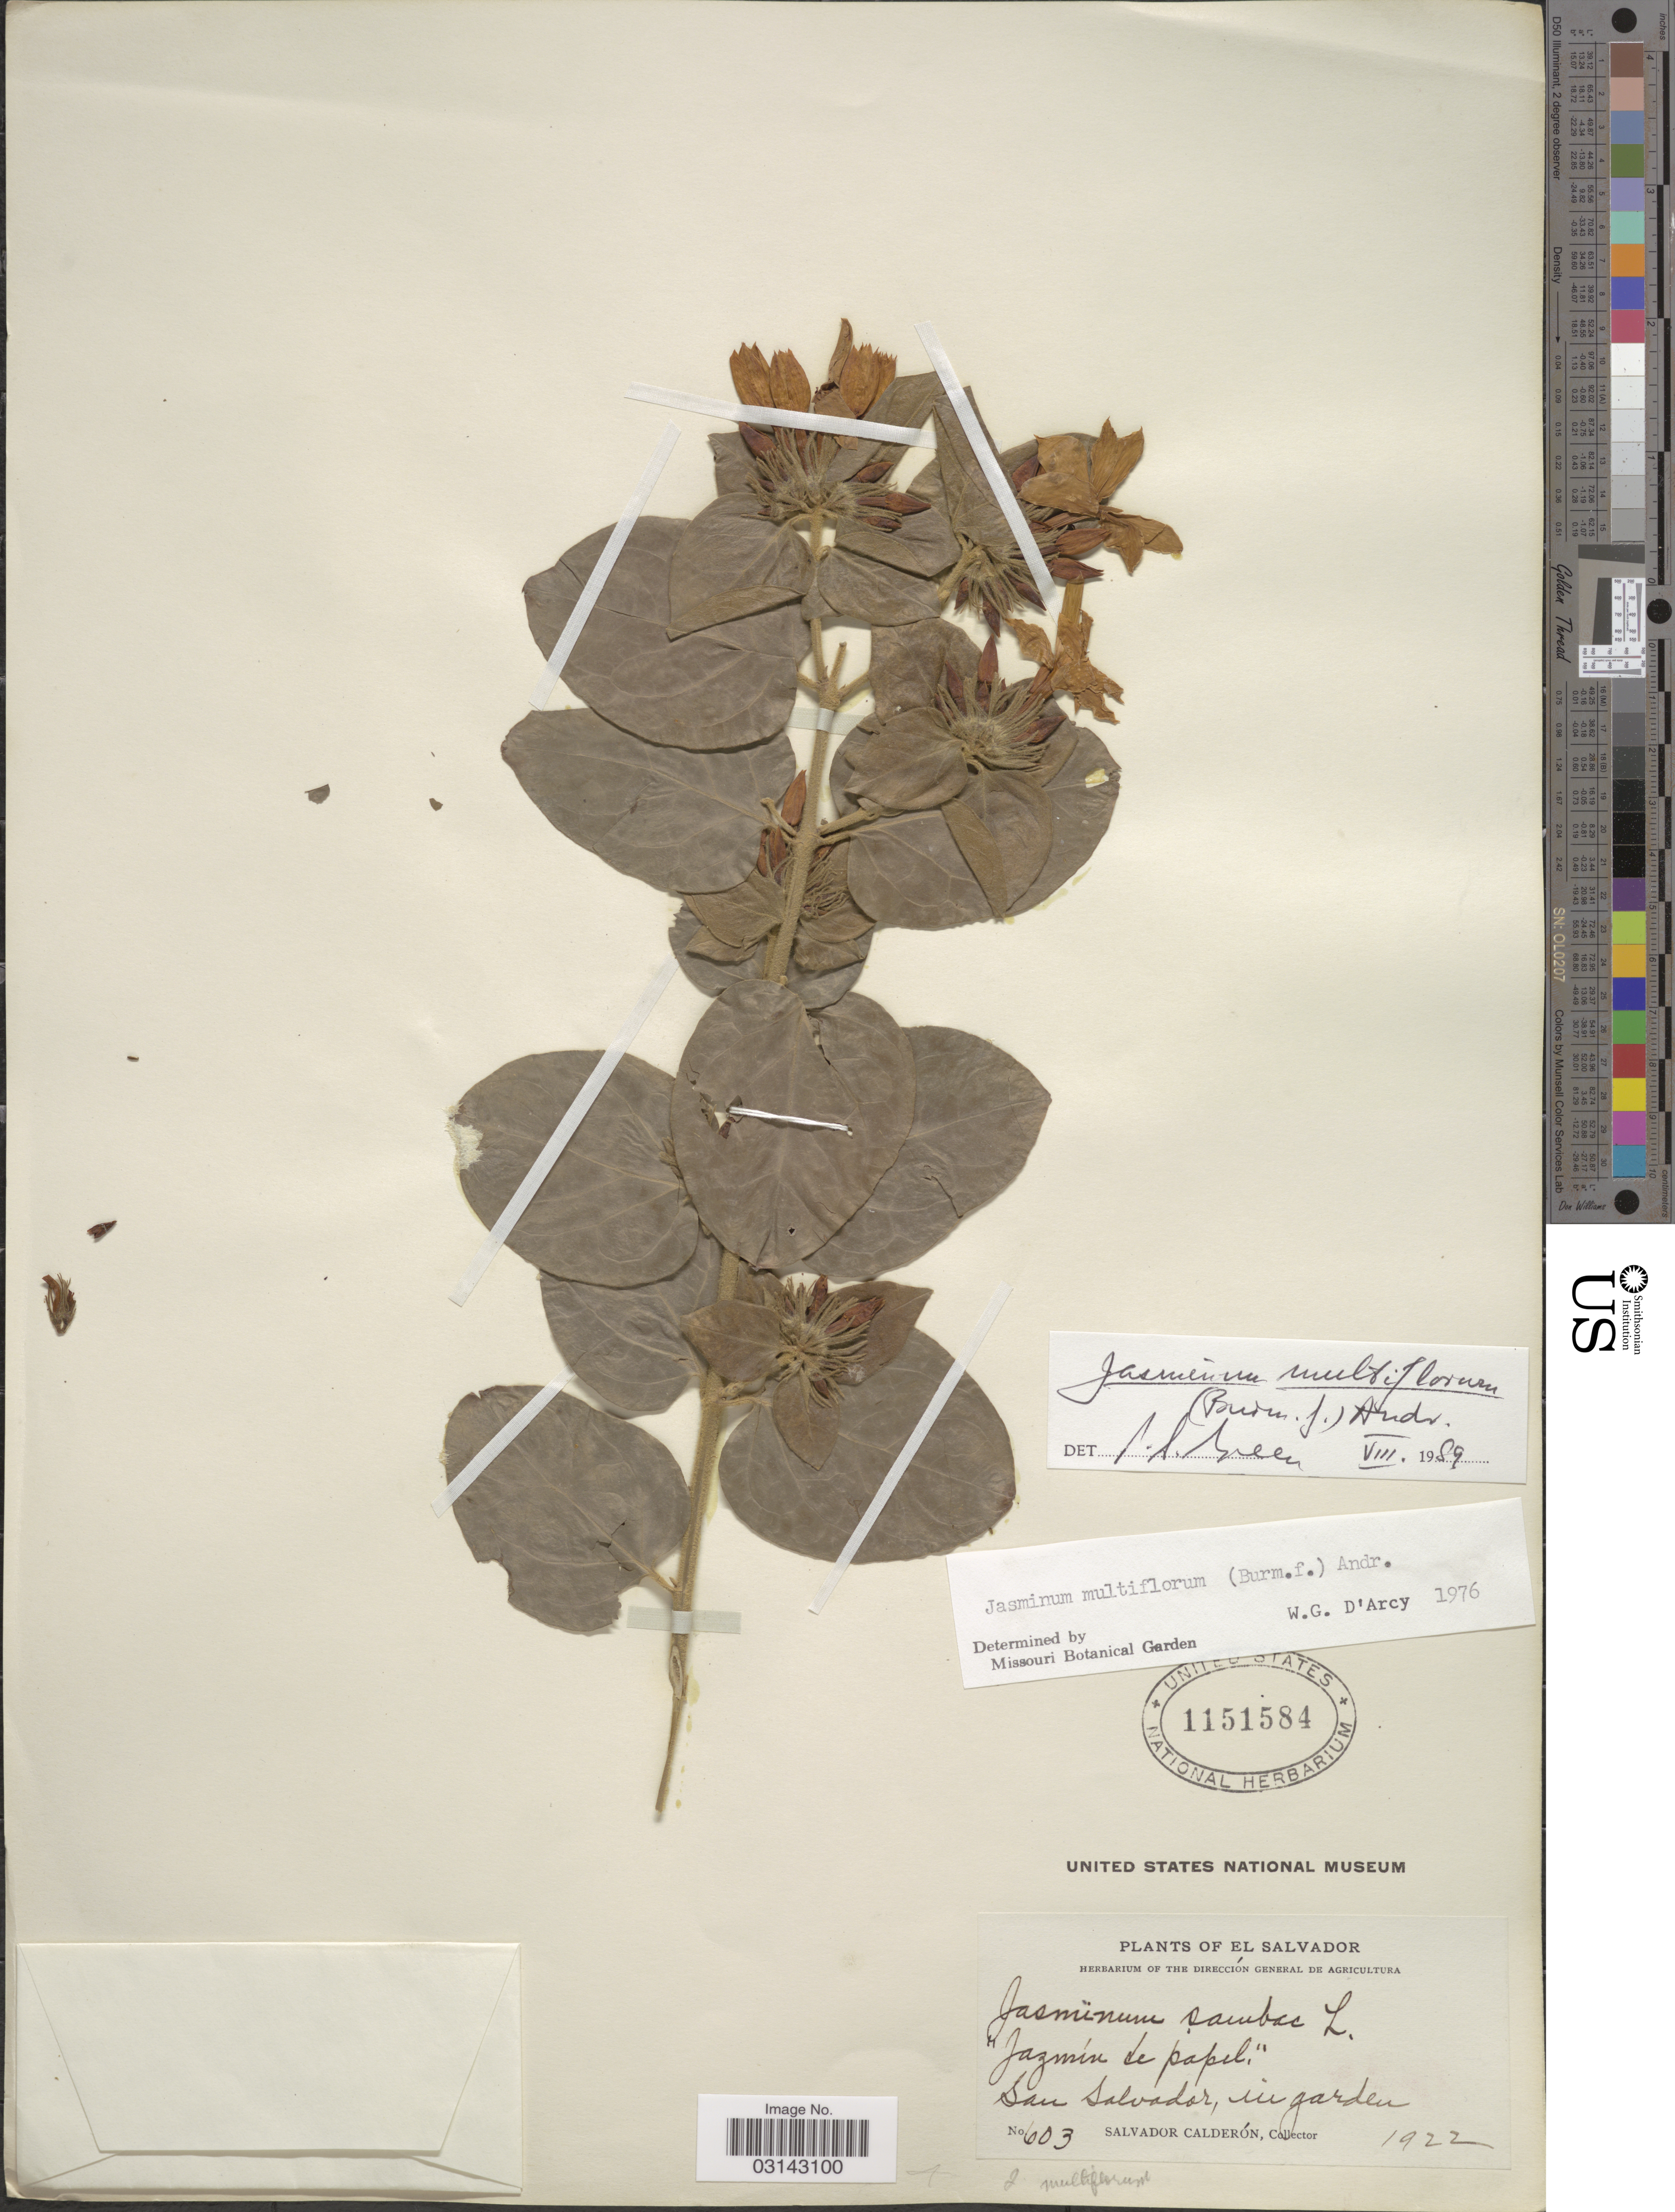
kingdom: Plantae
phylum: Tracheophyta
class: Magnoliopsida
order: Lamiales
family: Oleaceae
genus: Jasminum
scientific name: Jasminum multiflorum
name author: (Burm. f.) Andrews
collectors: S. Calderón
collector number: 603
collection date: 1922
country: El Salvador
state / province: San Salvador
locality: San Salvador, in garden.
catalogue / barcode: US 1151584